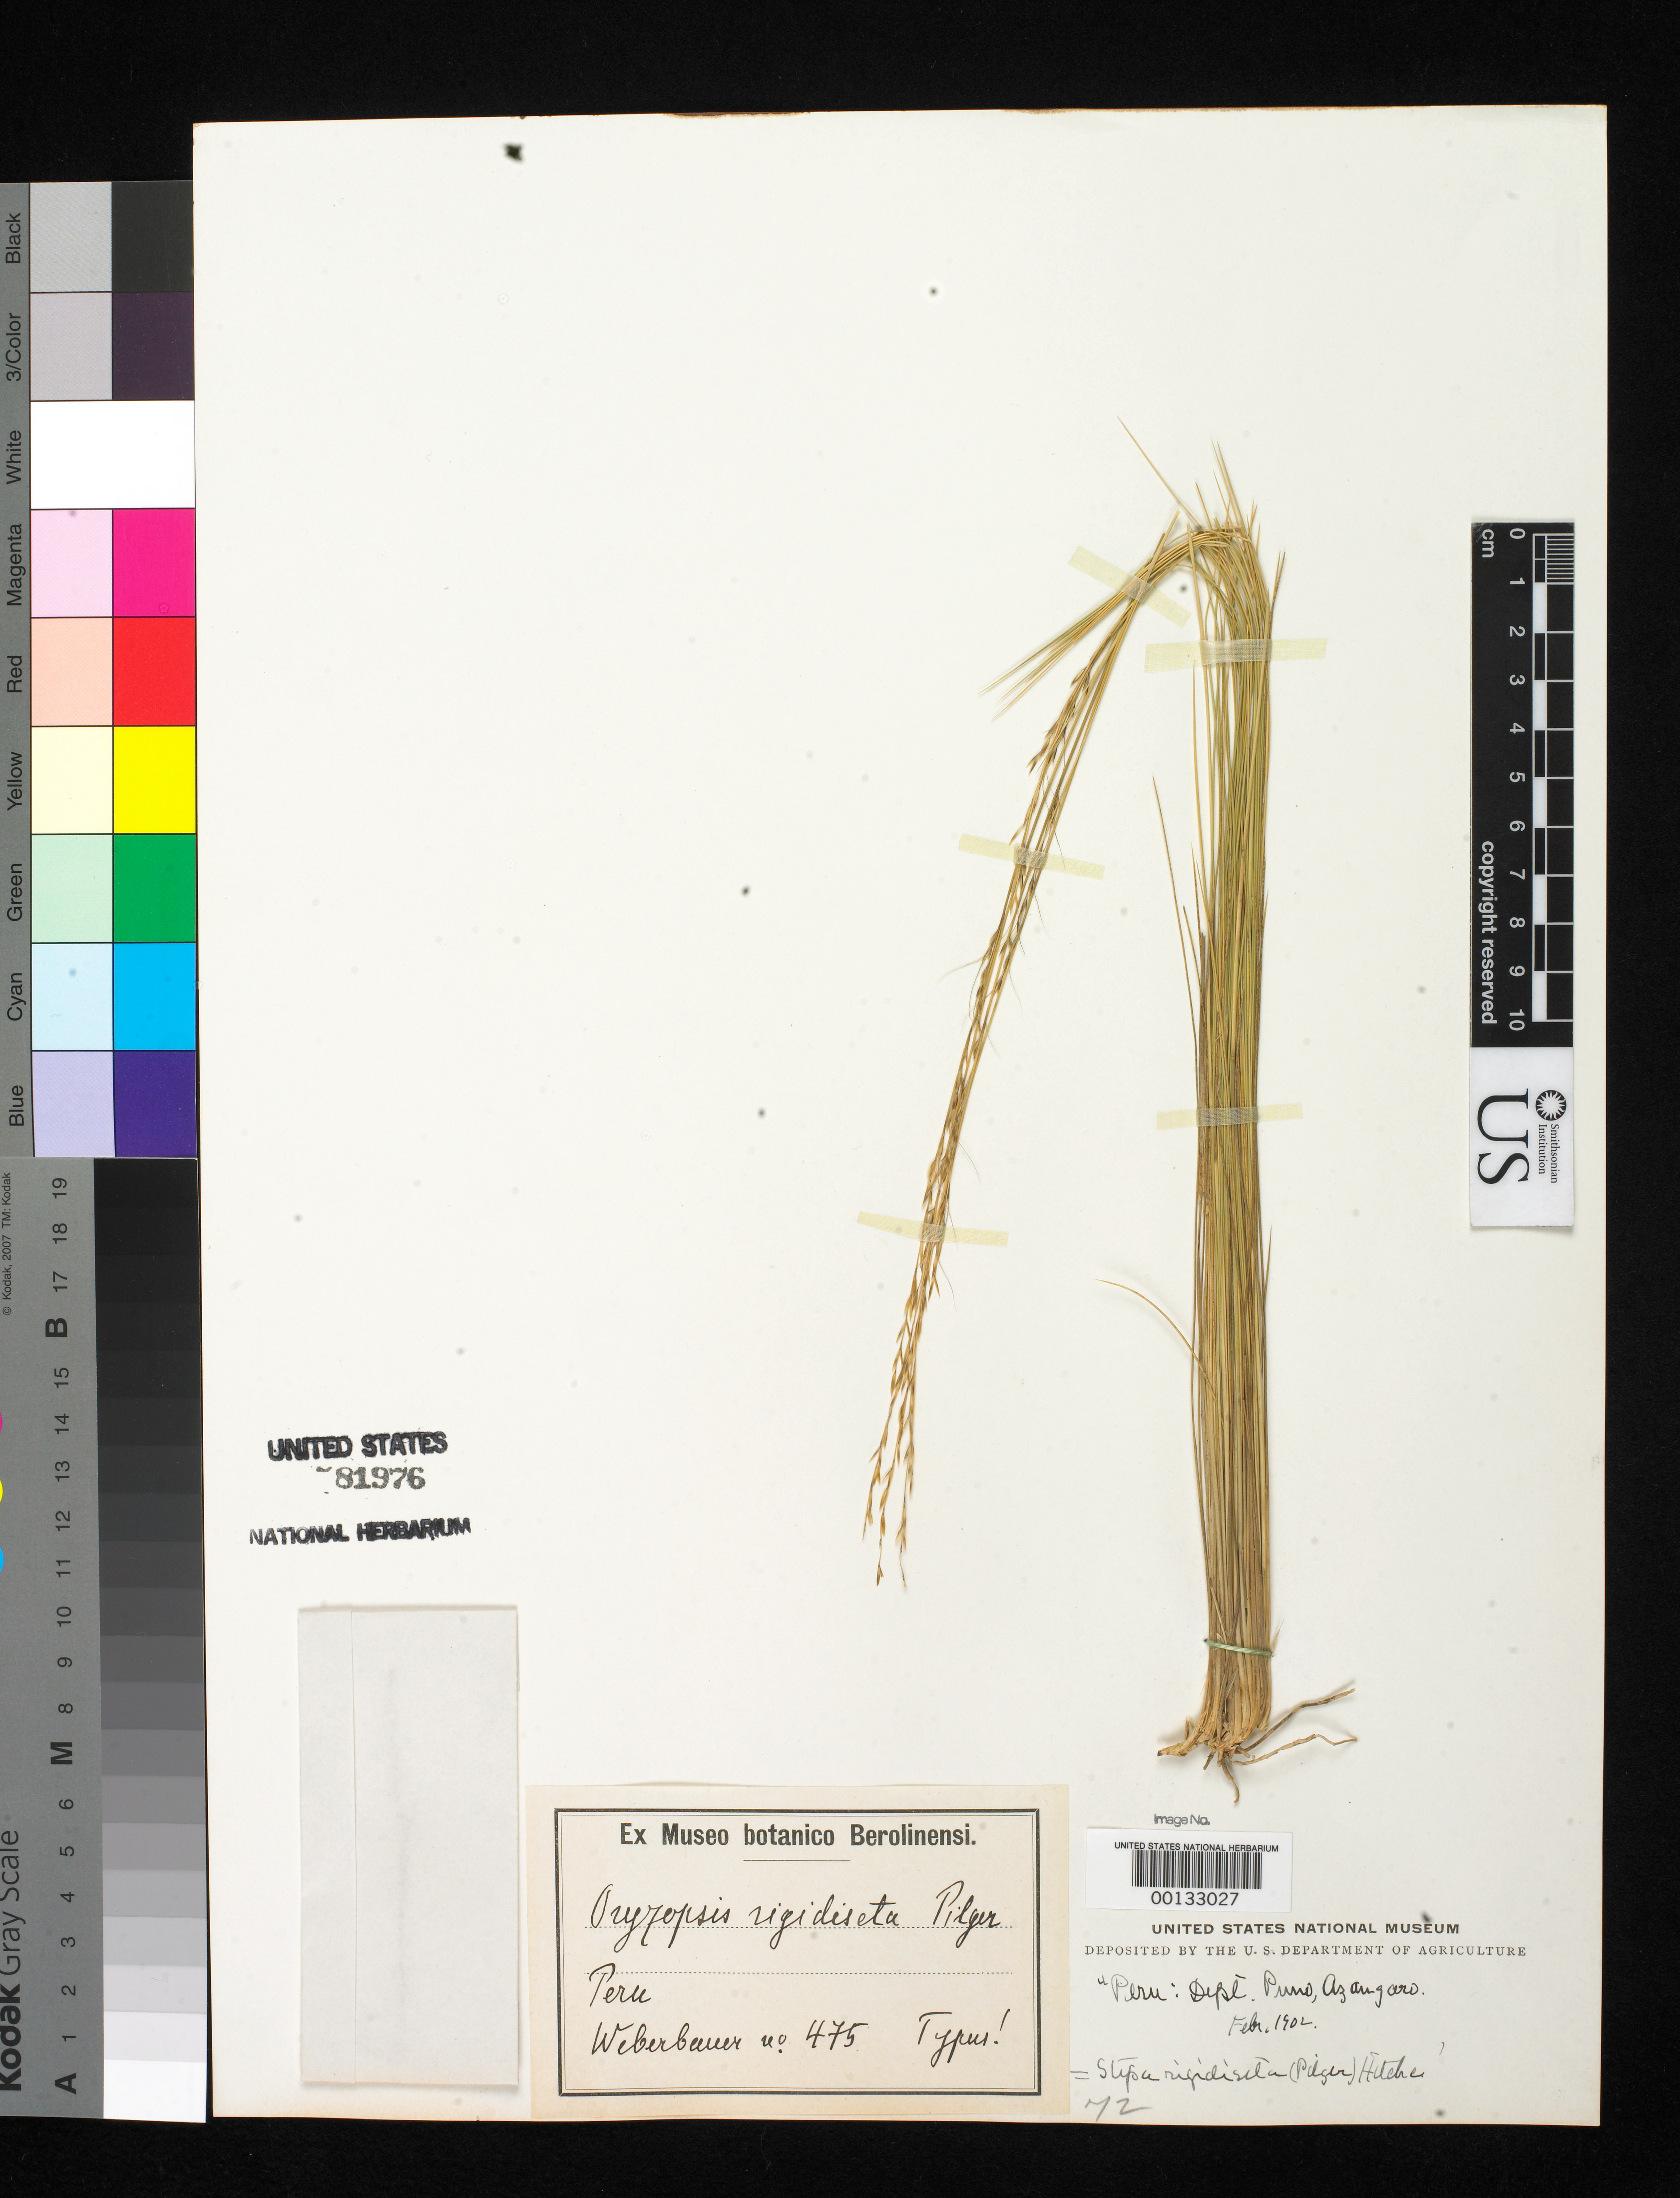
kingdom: Plantae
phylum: Tracheophyta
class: Liliopsida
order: Poales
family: Poaceae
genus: Oryzopsis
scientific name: Oryzopsis rigidiseta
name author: Pilg.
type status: Isotype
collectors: A. Weberbauer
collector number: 475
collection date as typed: Feb 1902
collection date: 1902-02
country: Peru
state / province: Puno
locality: Azangaro.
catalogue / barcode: US 81976